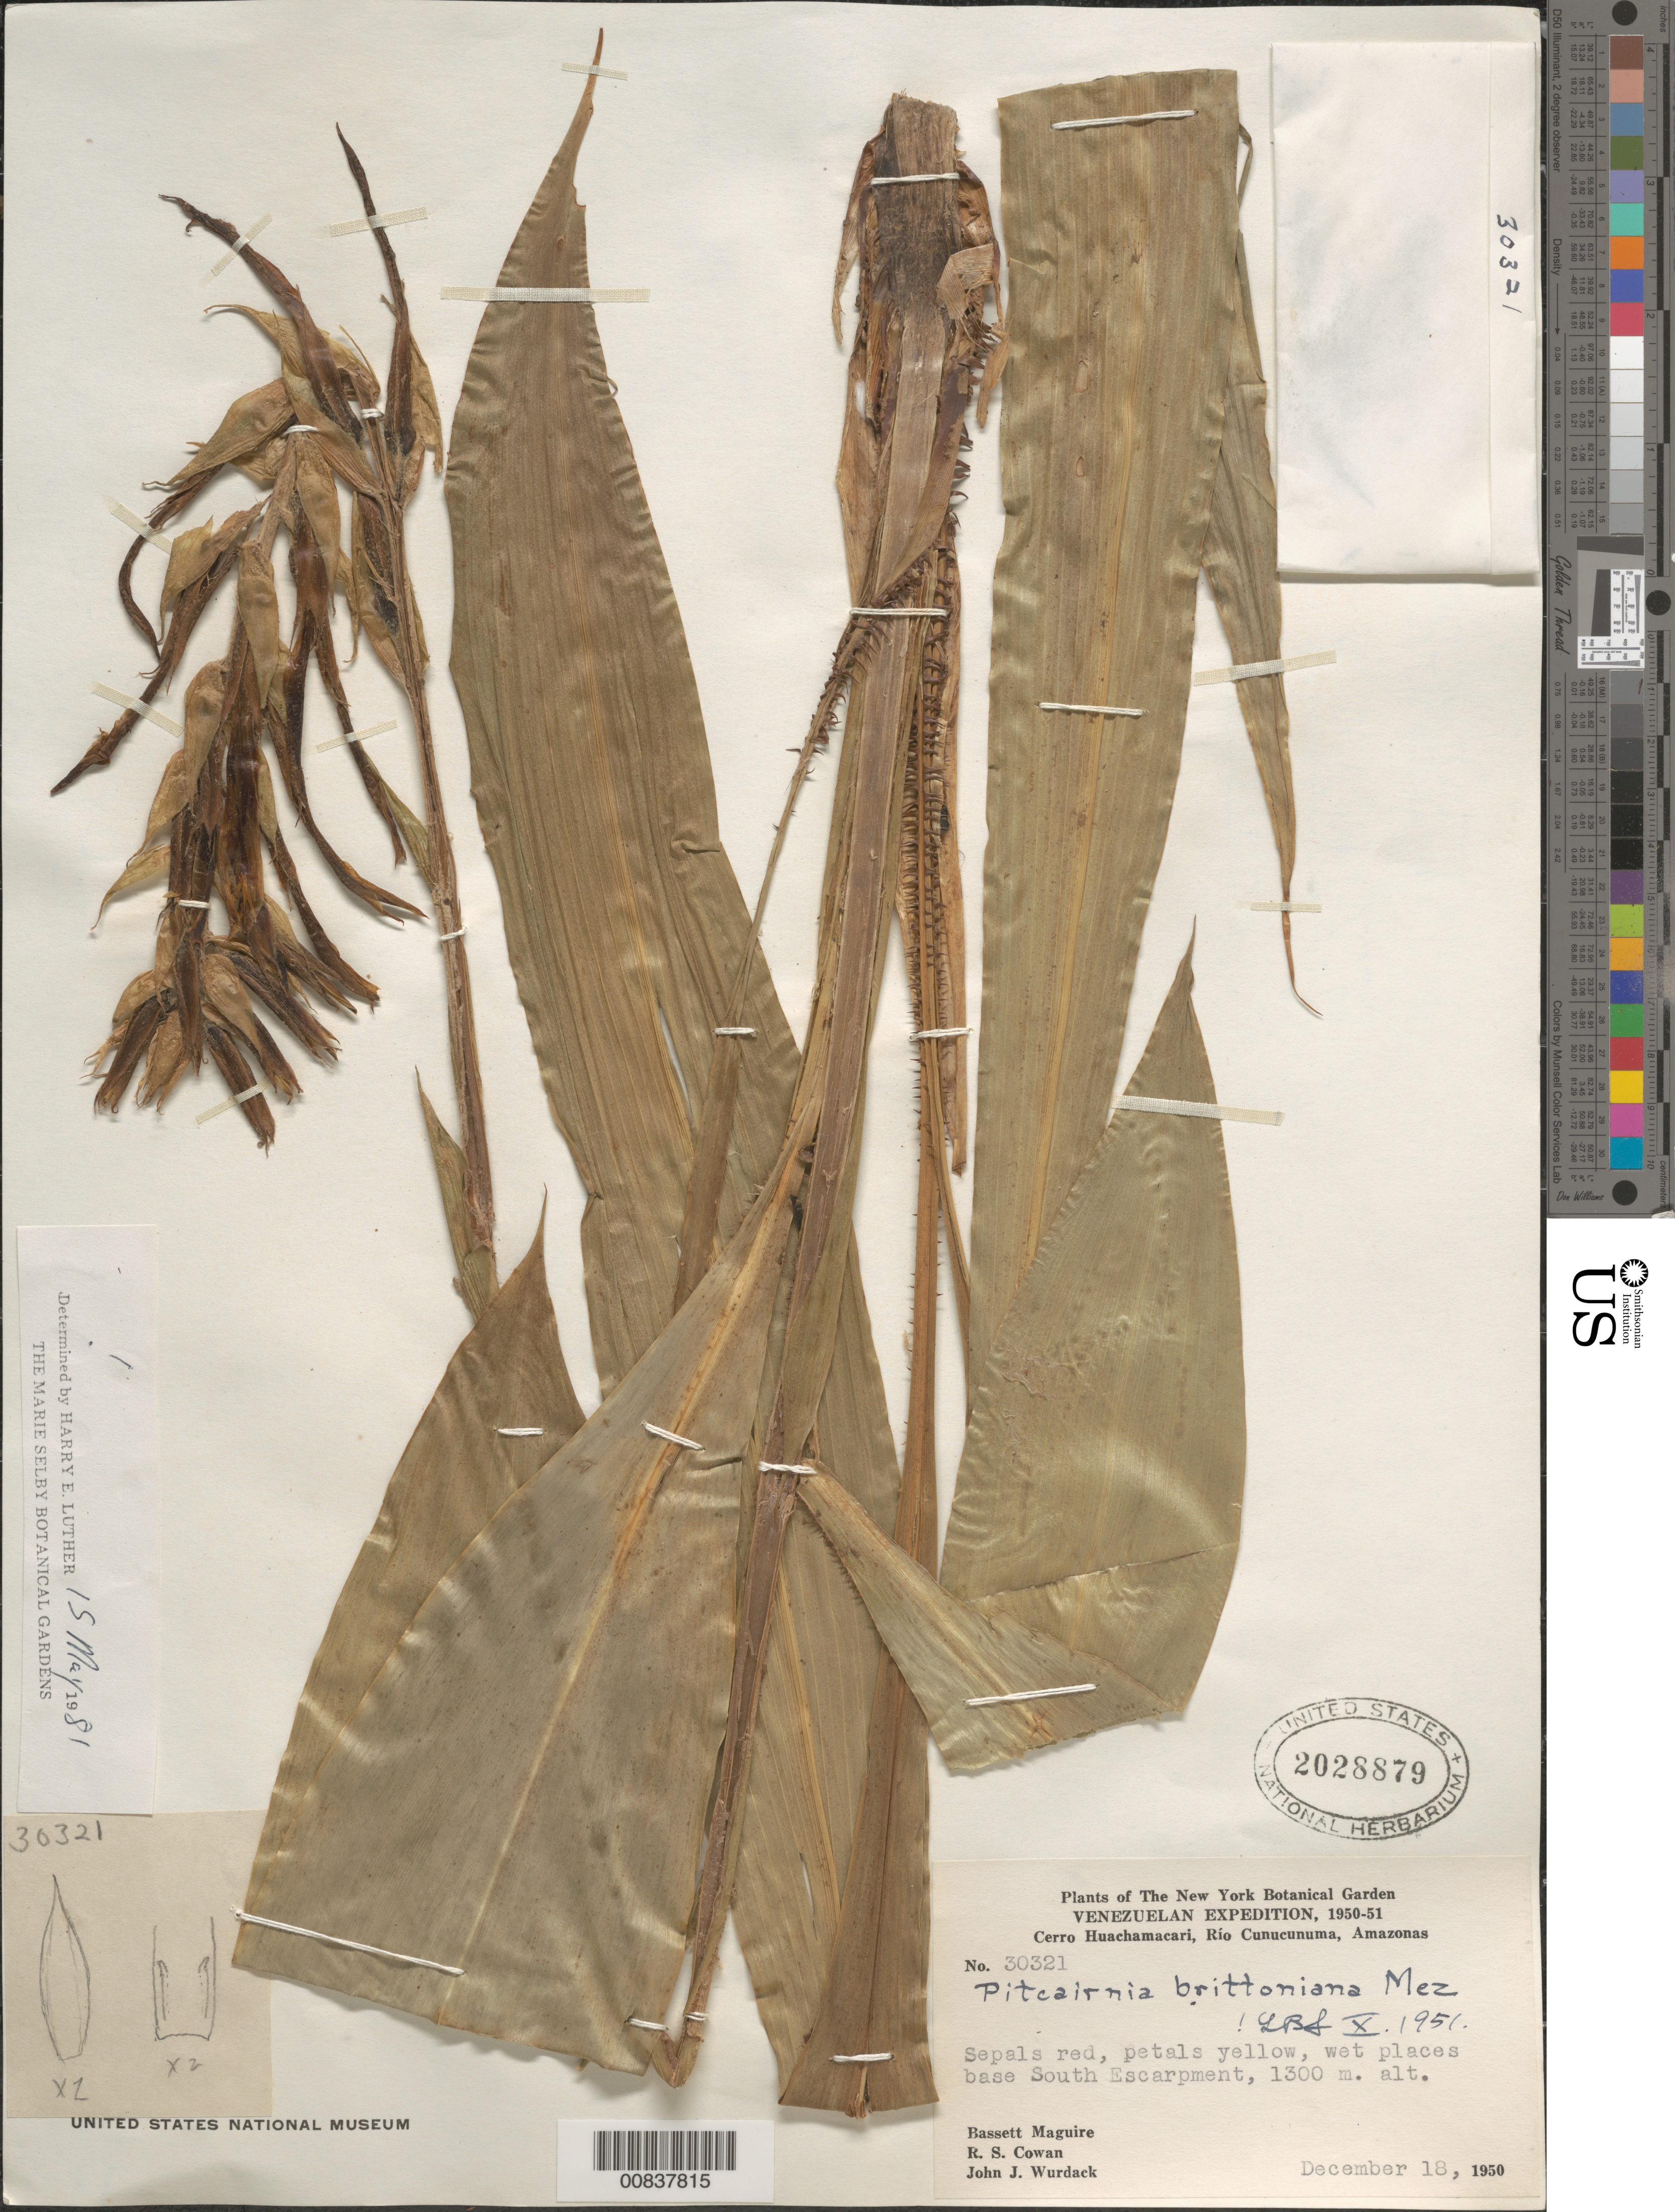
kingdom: Plantae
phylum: Tracheophyta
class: Liliopsida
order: Poales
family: Bromeliaceae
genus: Pitcairnia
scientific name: Pitcairnia brittoniana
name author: Mez in A. DC.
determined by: Luther, Harry E.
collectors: B. Maguire, R. S. Cowan & J. J. Wurdack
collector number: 30321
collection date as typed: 18-Dec-50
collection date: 1950-12-18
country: Venezuela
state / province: Amazonas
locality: Cerro Huachamacari, Río Cunucunuma, base South Escarpment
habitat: Wet places at base of escarpment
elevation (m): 1300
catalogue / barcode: US 2028879